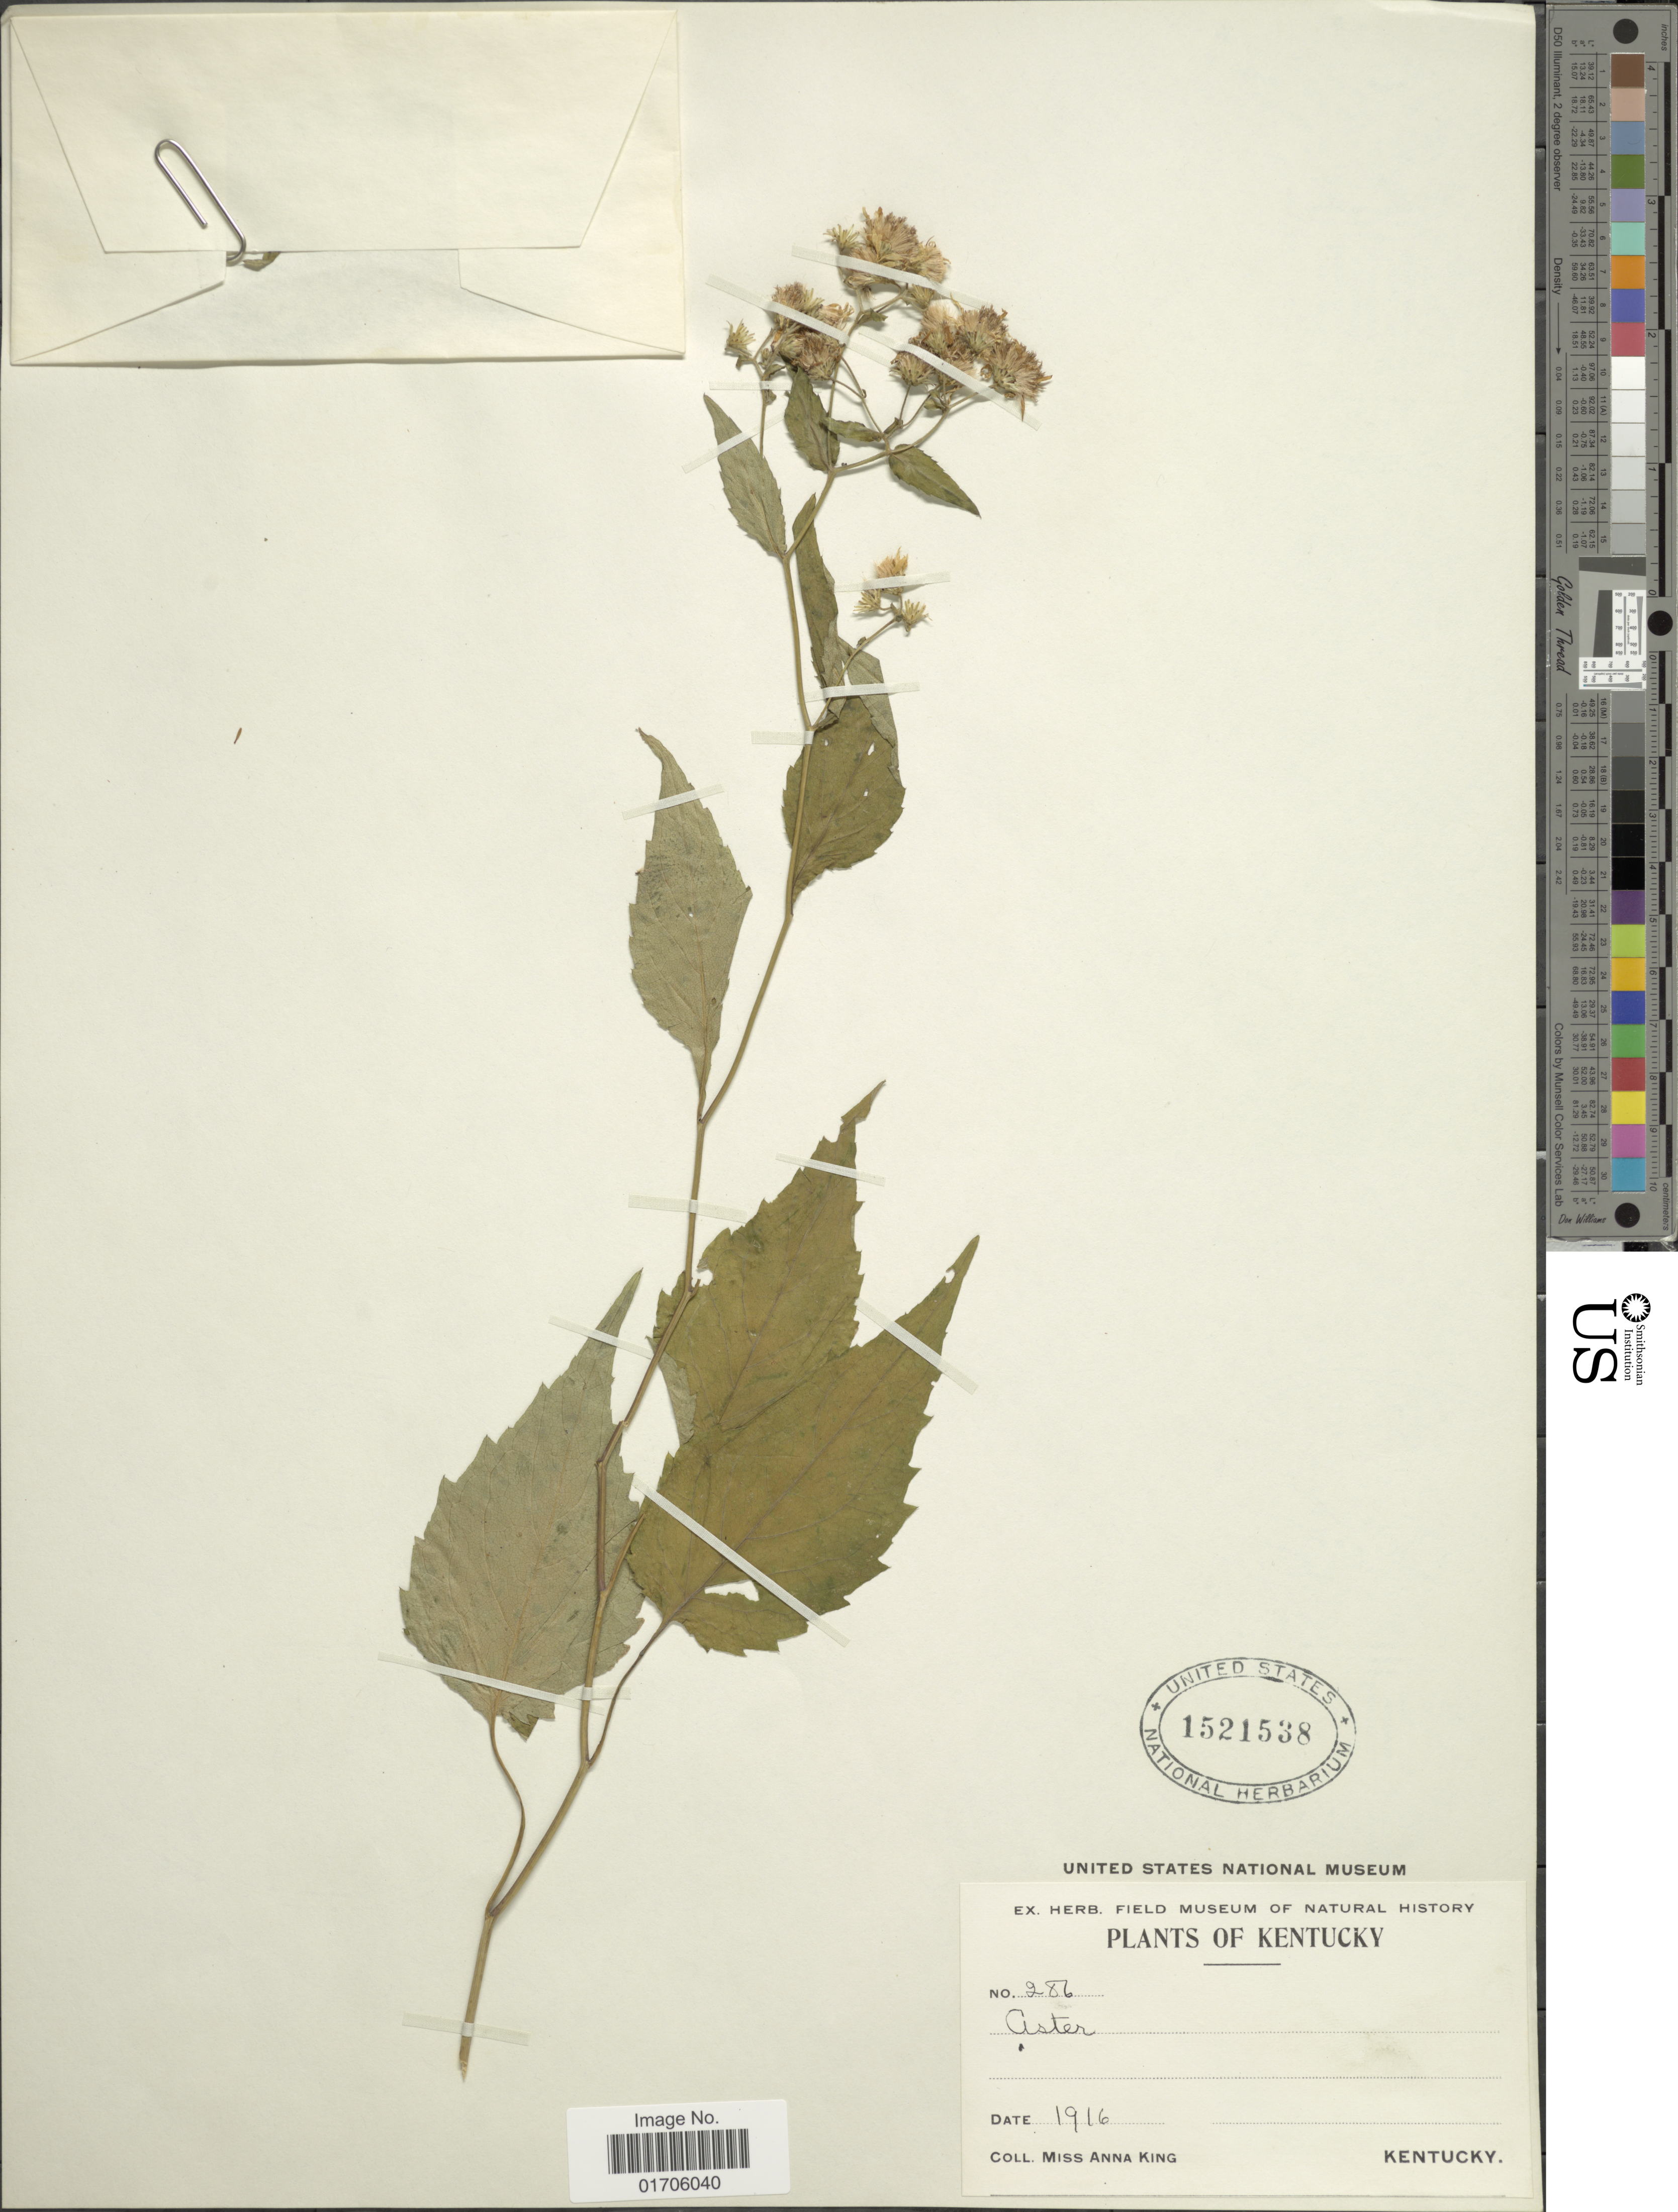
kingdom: Plantae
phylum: Tracheophyta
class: Magnoliopsida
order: Asterales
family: Asteraceae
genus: Eurybia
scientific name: Eurybia sp.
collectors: A. King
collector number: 286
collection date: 1916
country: United States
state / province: Kentucky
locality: Kentucky.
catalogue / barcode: US 1521538